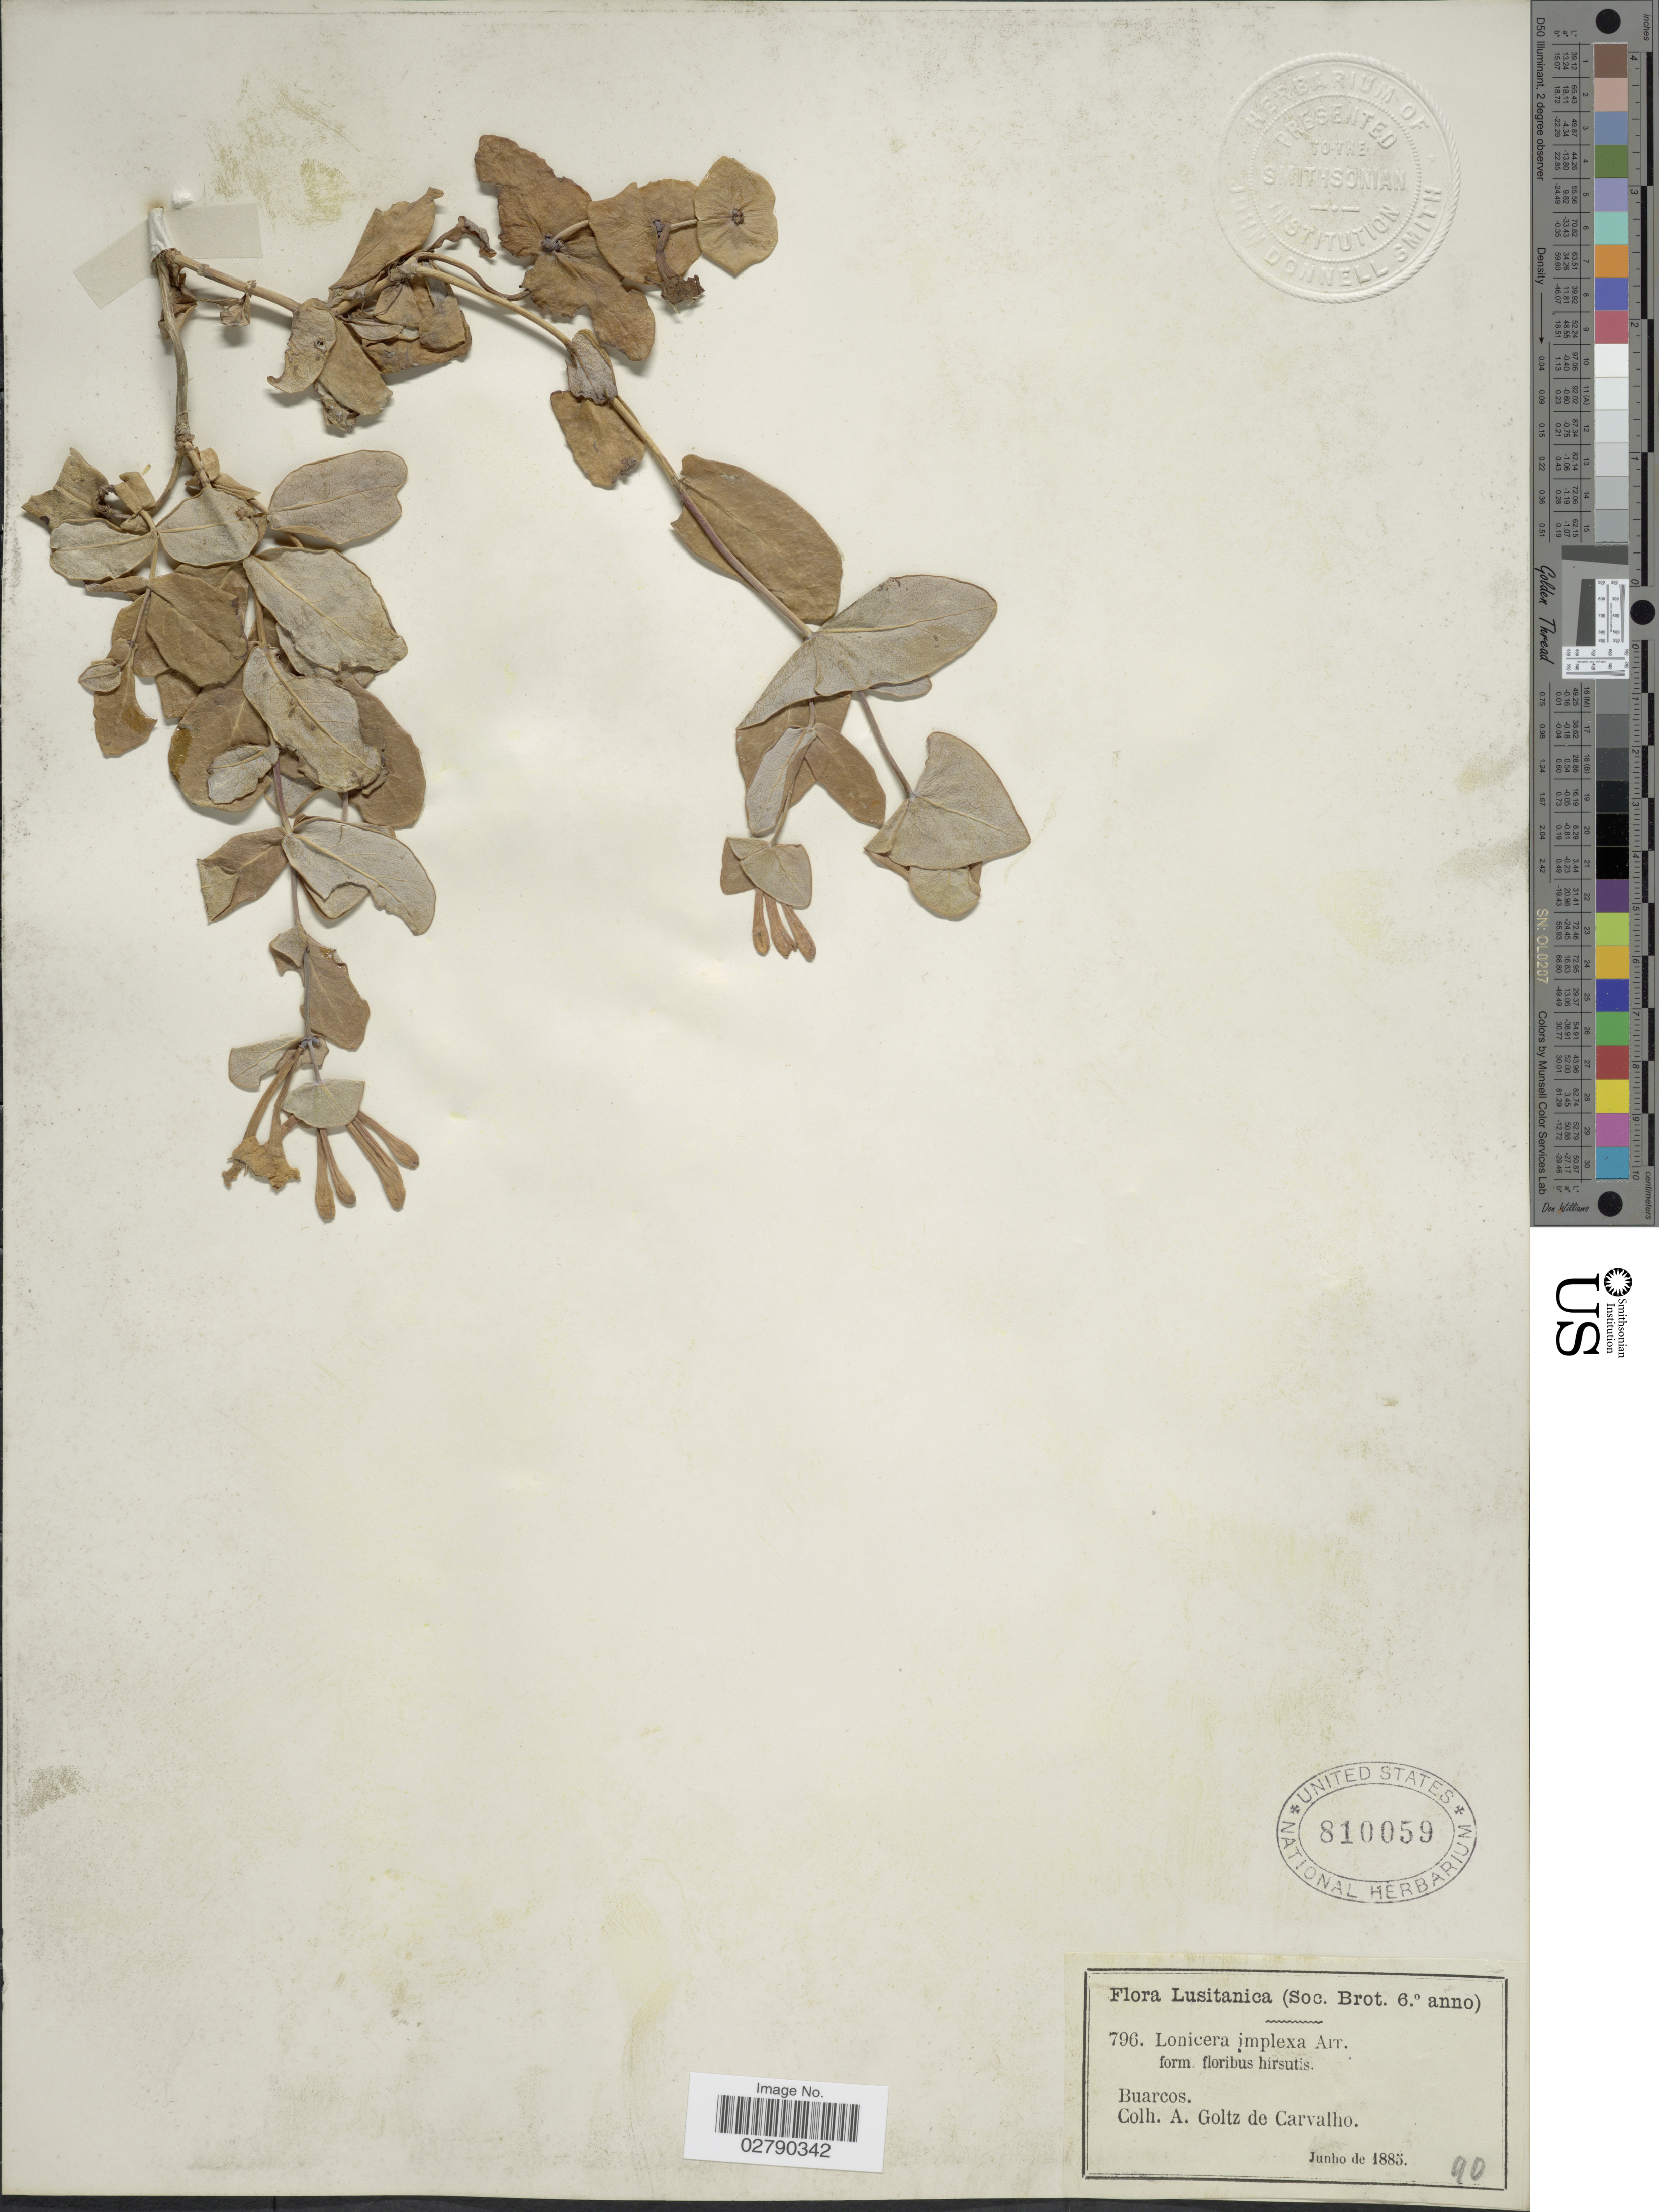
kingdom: Plantae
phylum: Tracheophyta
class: Magnoliopsida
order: Dipsacales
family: Caprifoliaceae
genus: Lonicera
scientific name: Lonicera implexa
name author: Aiton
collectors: A. G. Carvalho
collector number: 796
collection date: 1885-06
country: Portugal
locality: Lusitanica. Buarcos.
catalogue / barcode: US 810059